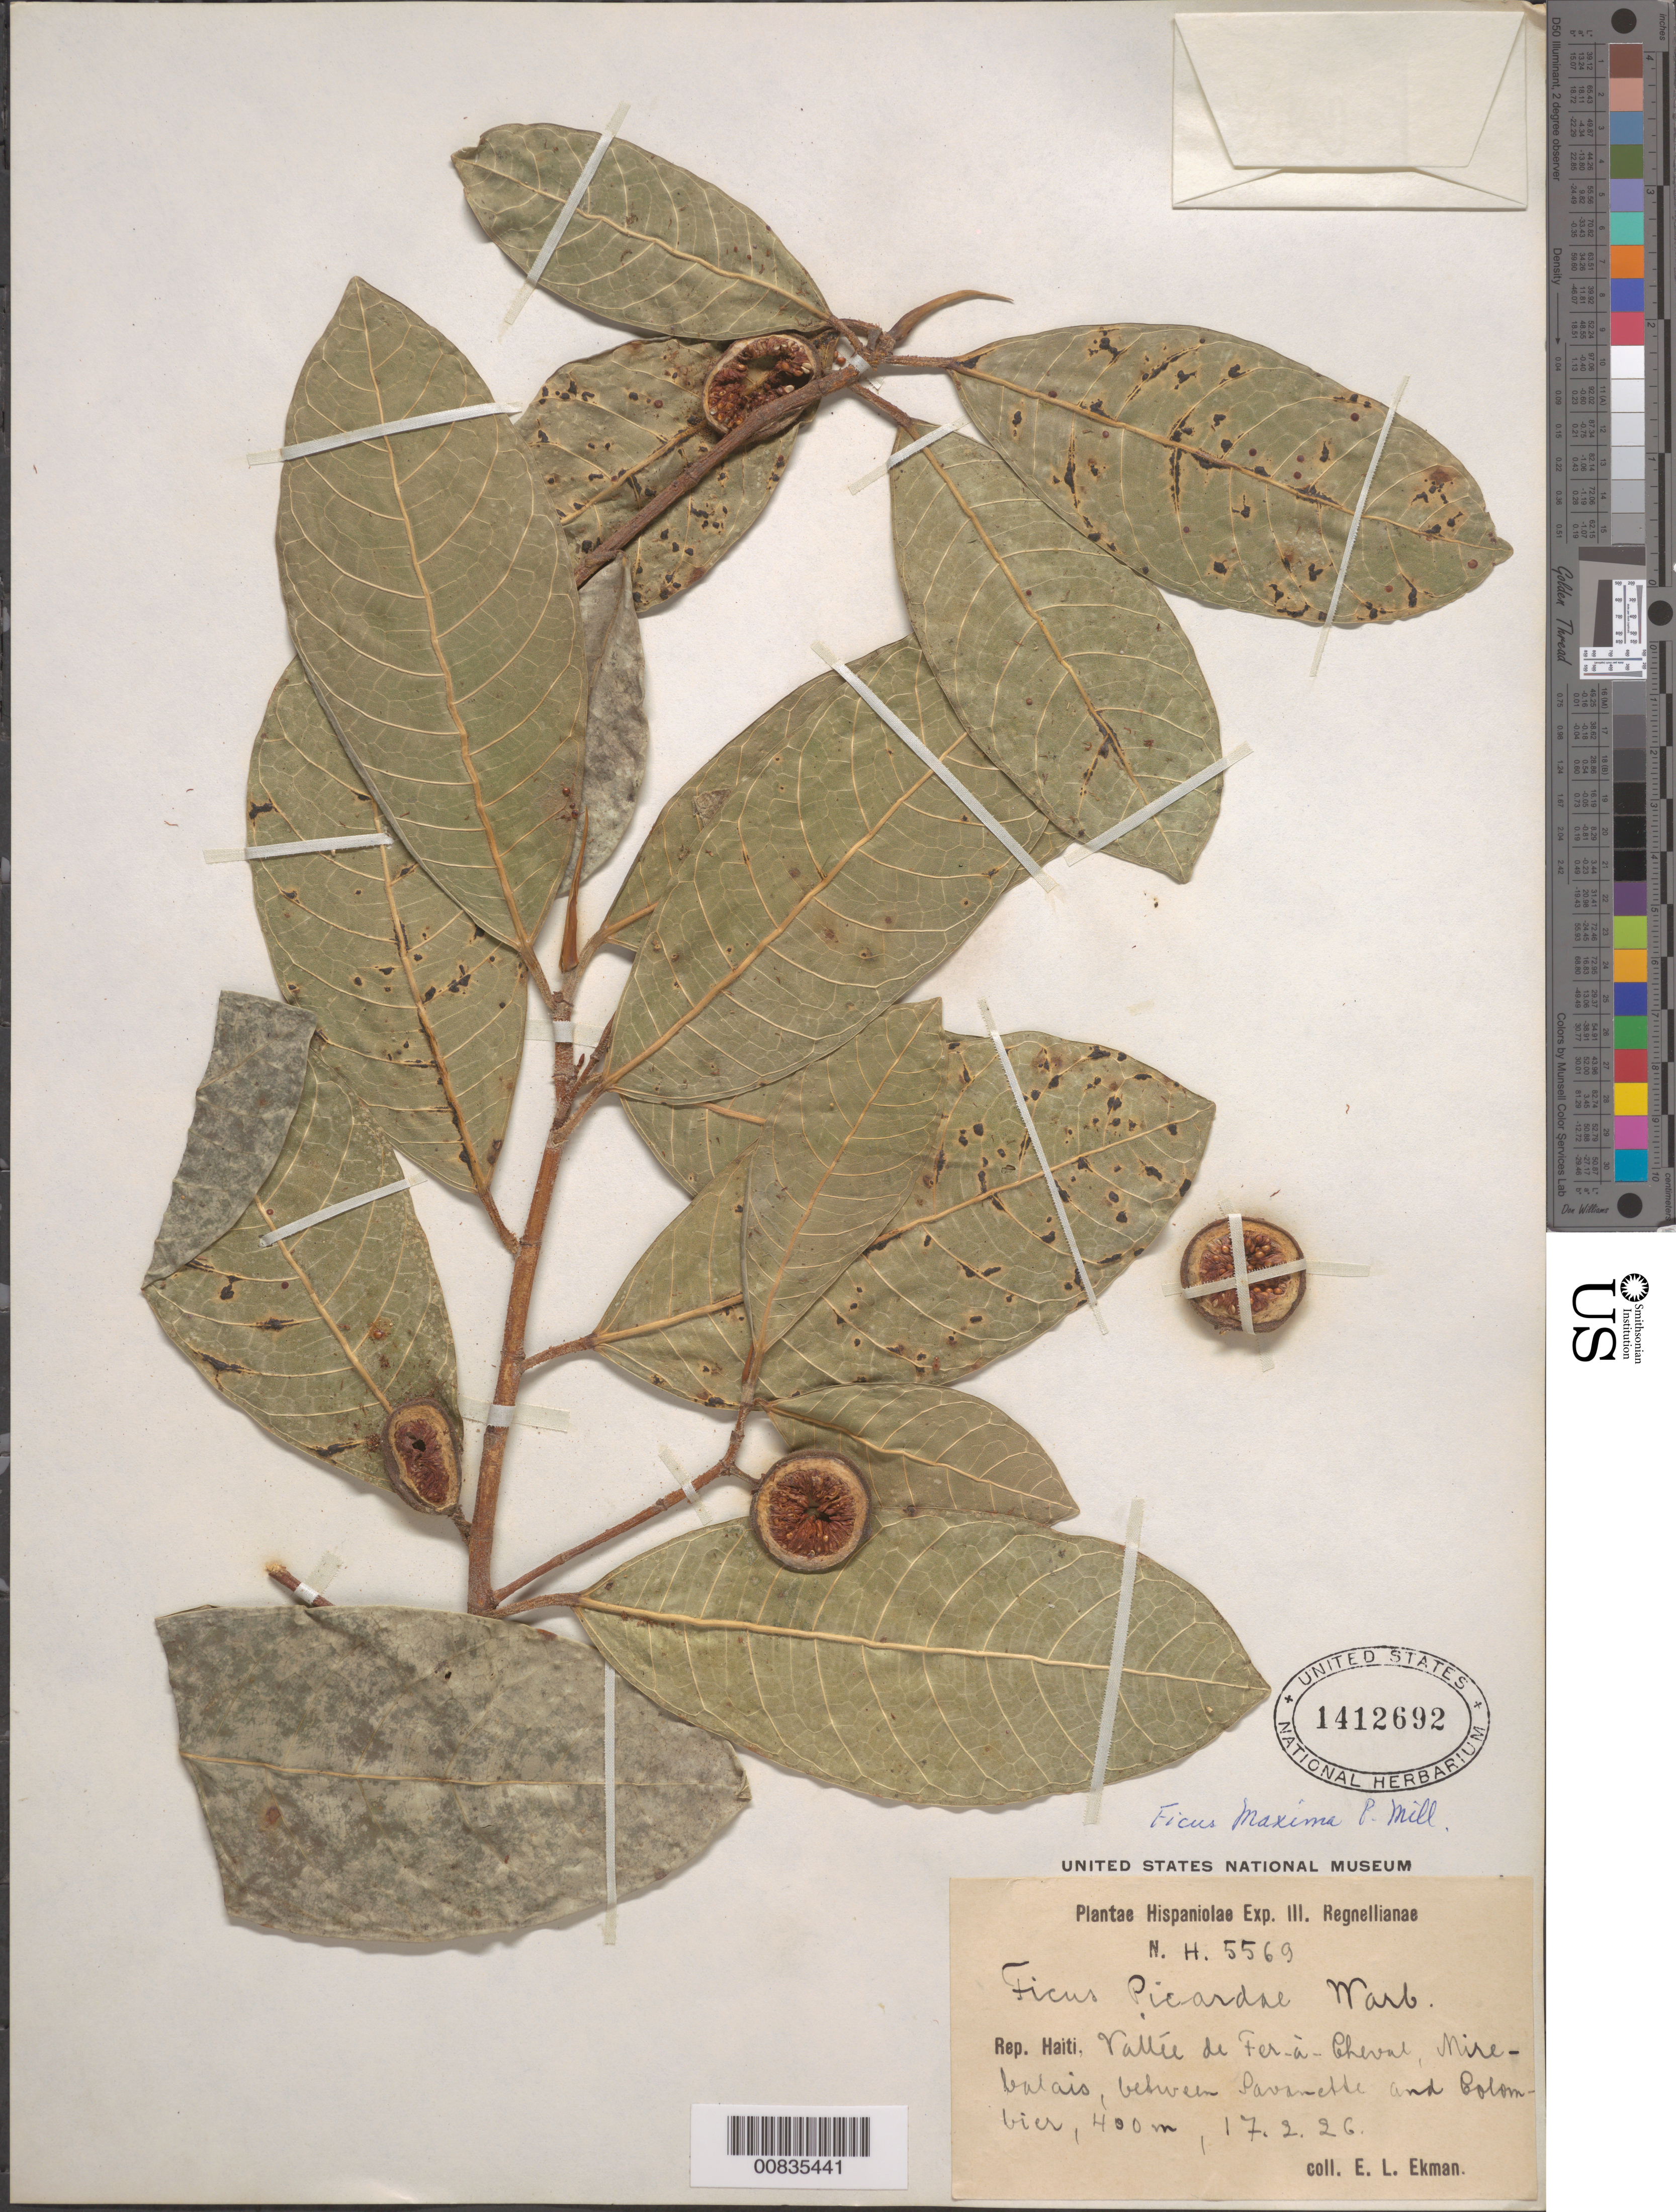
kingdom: Plantae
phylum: Tracheophyta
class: Magnoliopsida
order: Rosales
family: Moraceae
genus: Ficus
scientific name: Ficus maxima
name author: Mill.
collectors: E. L. Ekman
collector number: H 5569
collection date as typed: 17 Feb 1926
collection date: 1926-02-17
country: Haiti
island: Hispaniola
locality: Vallée de Fer-à-Cheval, Mirebalais, between Savanette and Colombier.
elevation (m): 400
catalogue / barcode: US 1412692